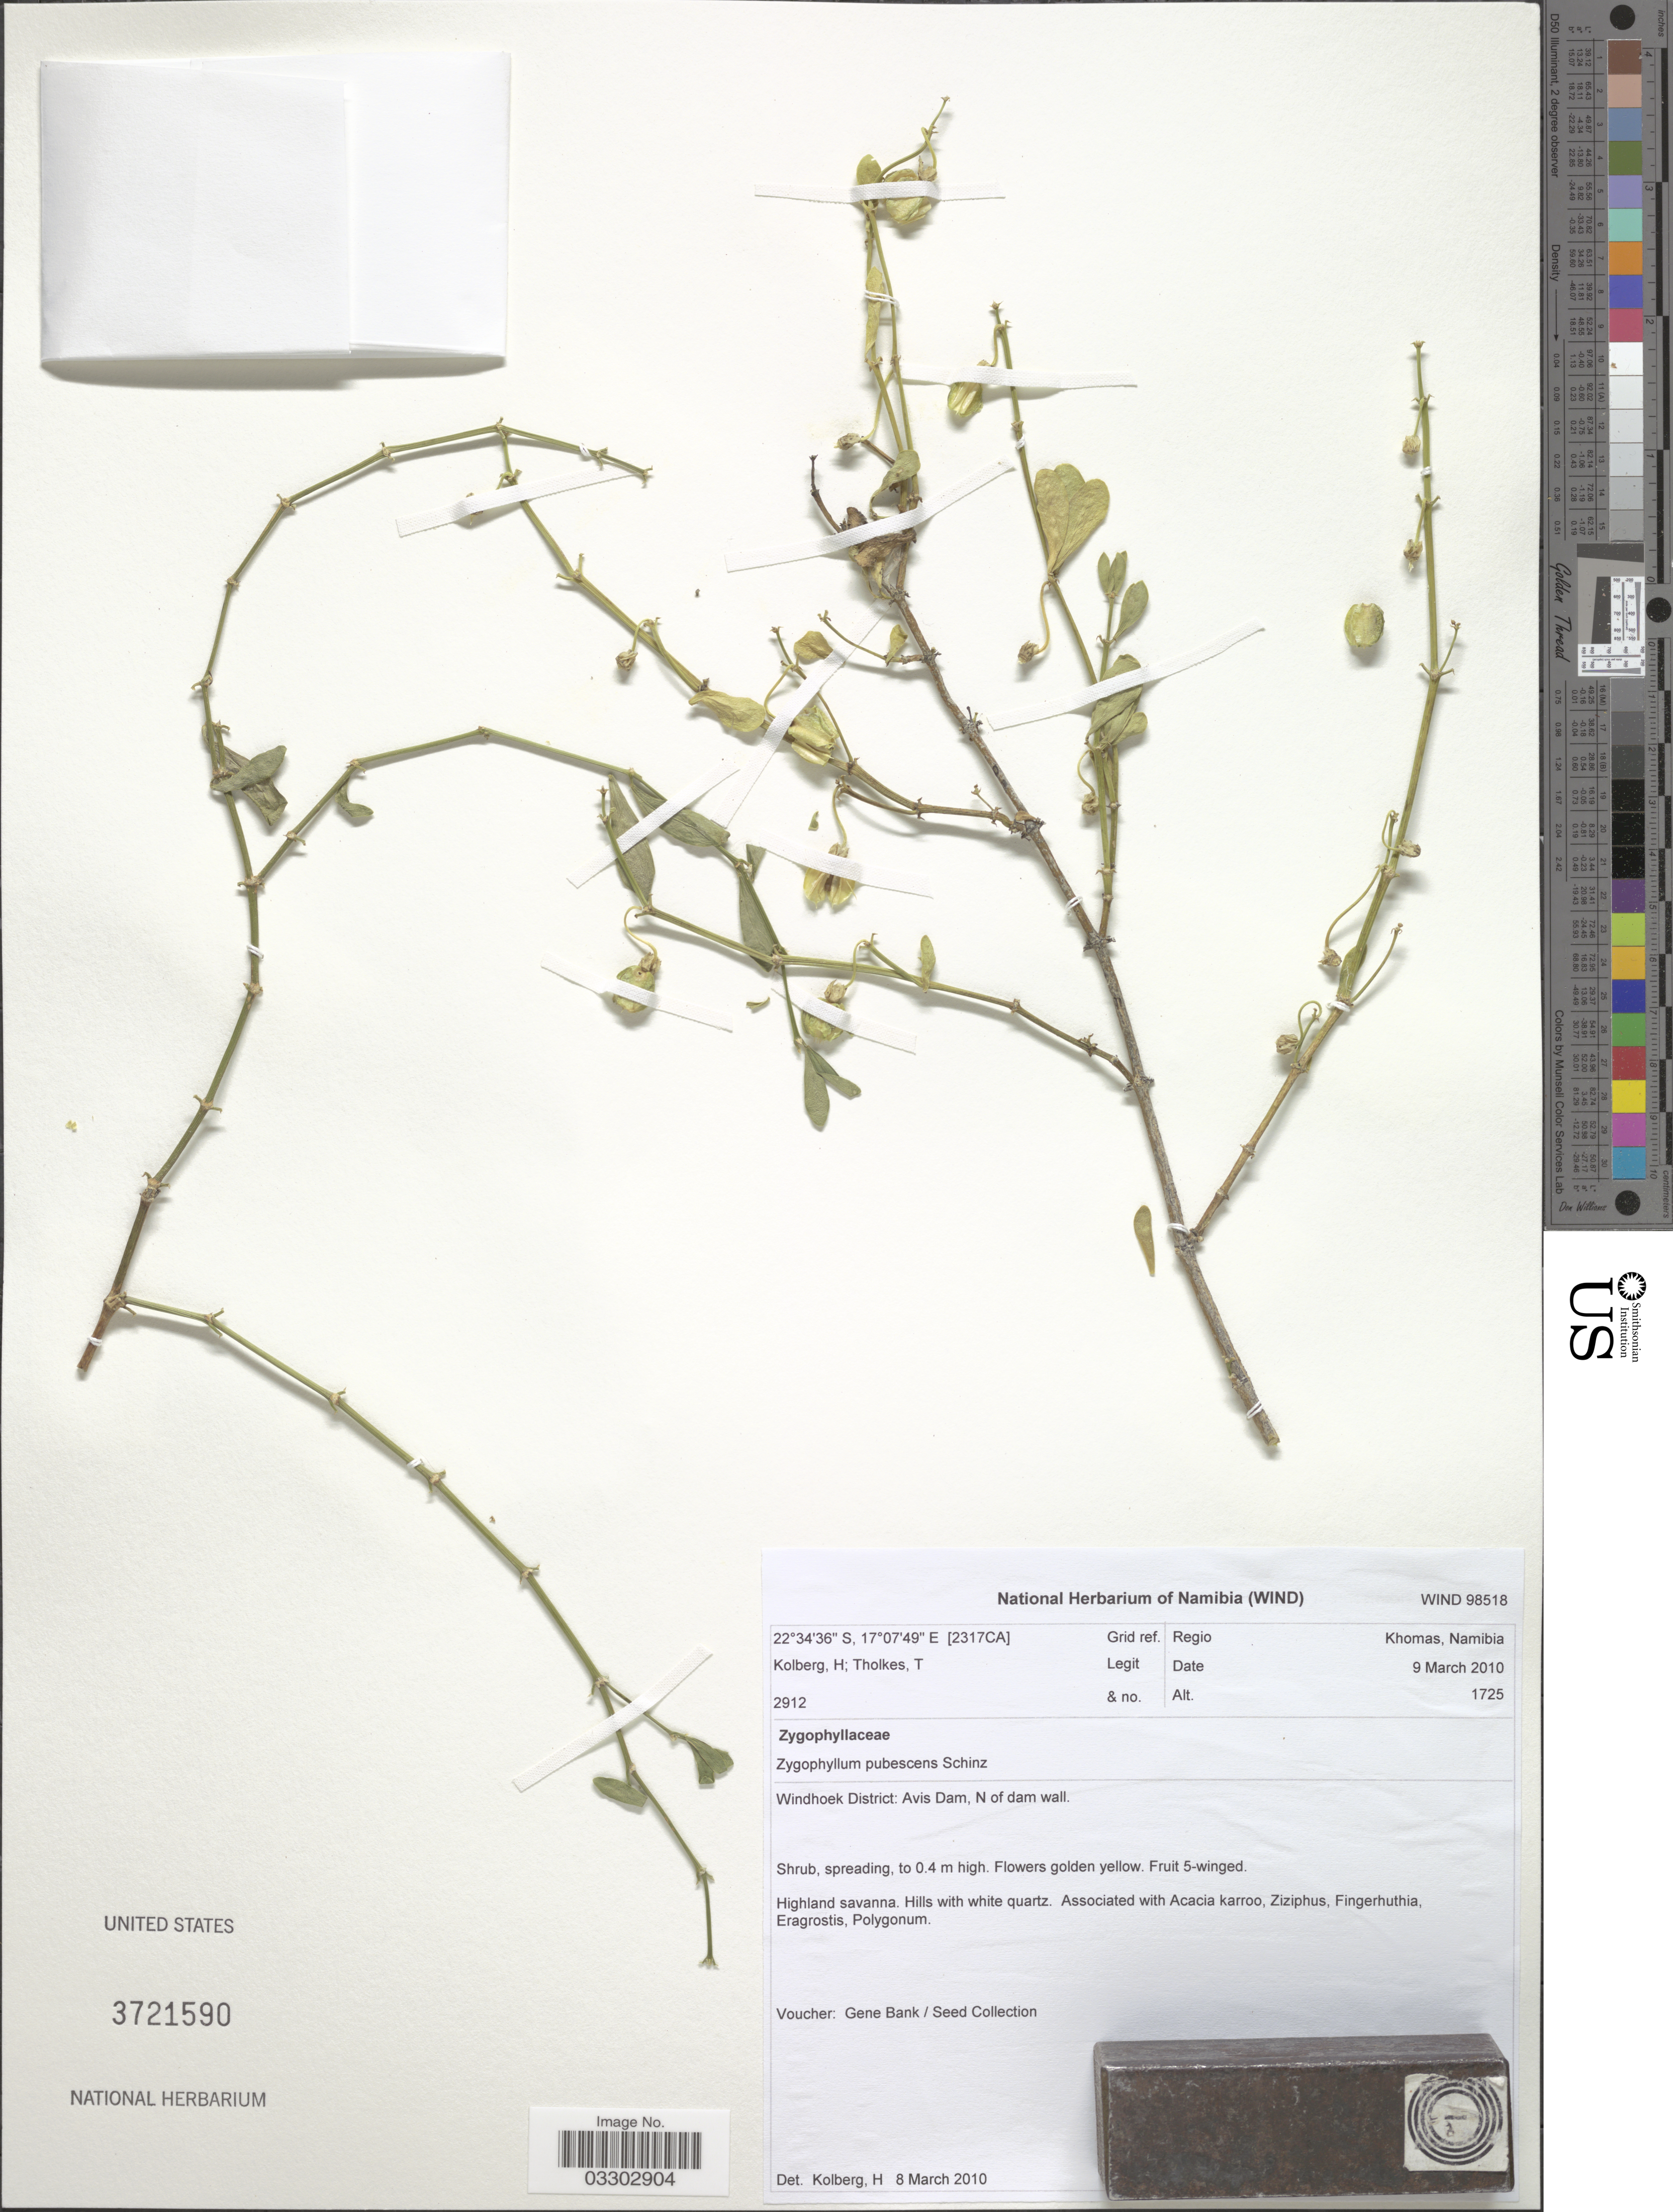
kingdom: Plantae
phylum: Tracheophyta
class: Magnoliopsida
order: Zygophyllales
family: Zygophyllaceae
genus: Roepera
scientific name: Roepera pubescens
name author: (Schinz) Beier & Thulin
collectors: H. H. Kolberg & T. Tholkes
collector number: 2912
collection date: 2010-03-09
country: Namibia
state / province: Khomas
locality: Grid ref. [2317CA]. Regio Khomas, Namibia. Windhoek District: Avis Dam, N of dam wall.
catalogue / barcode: US 3721590